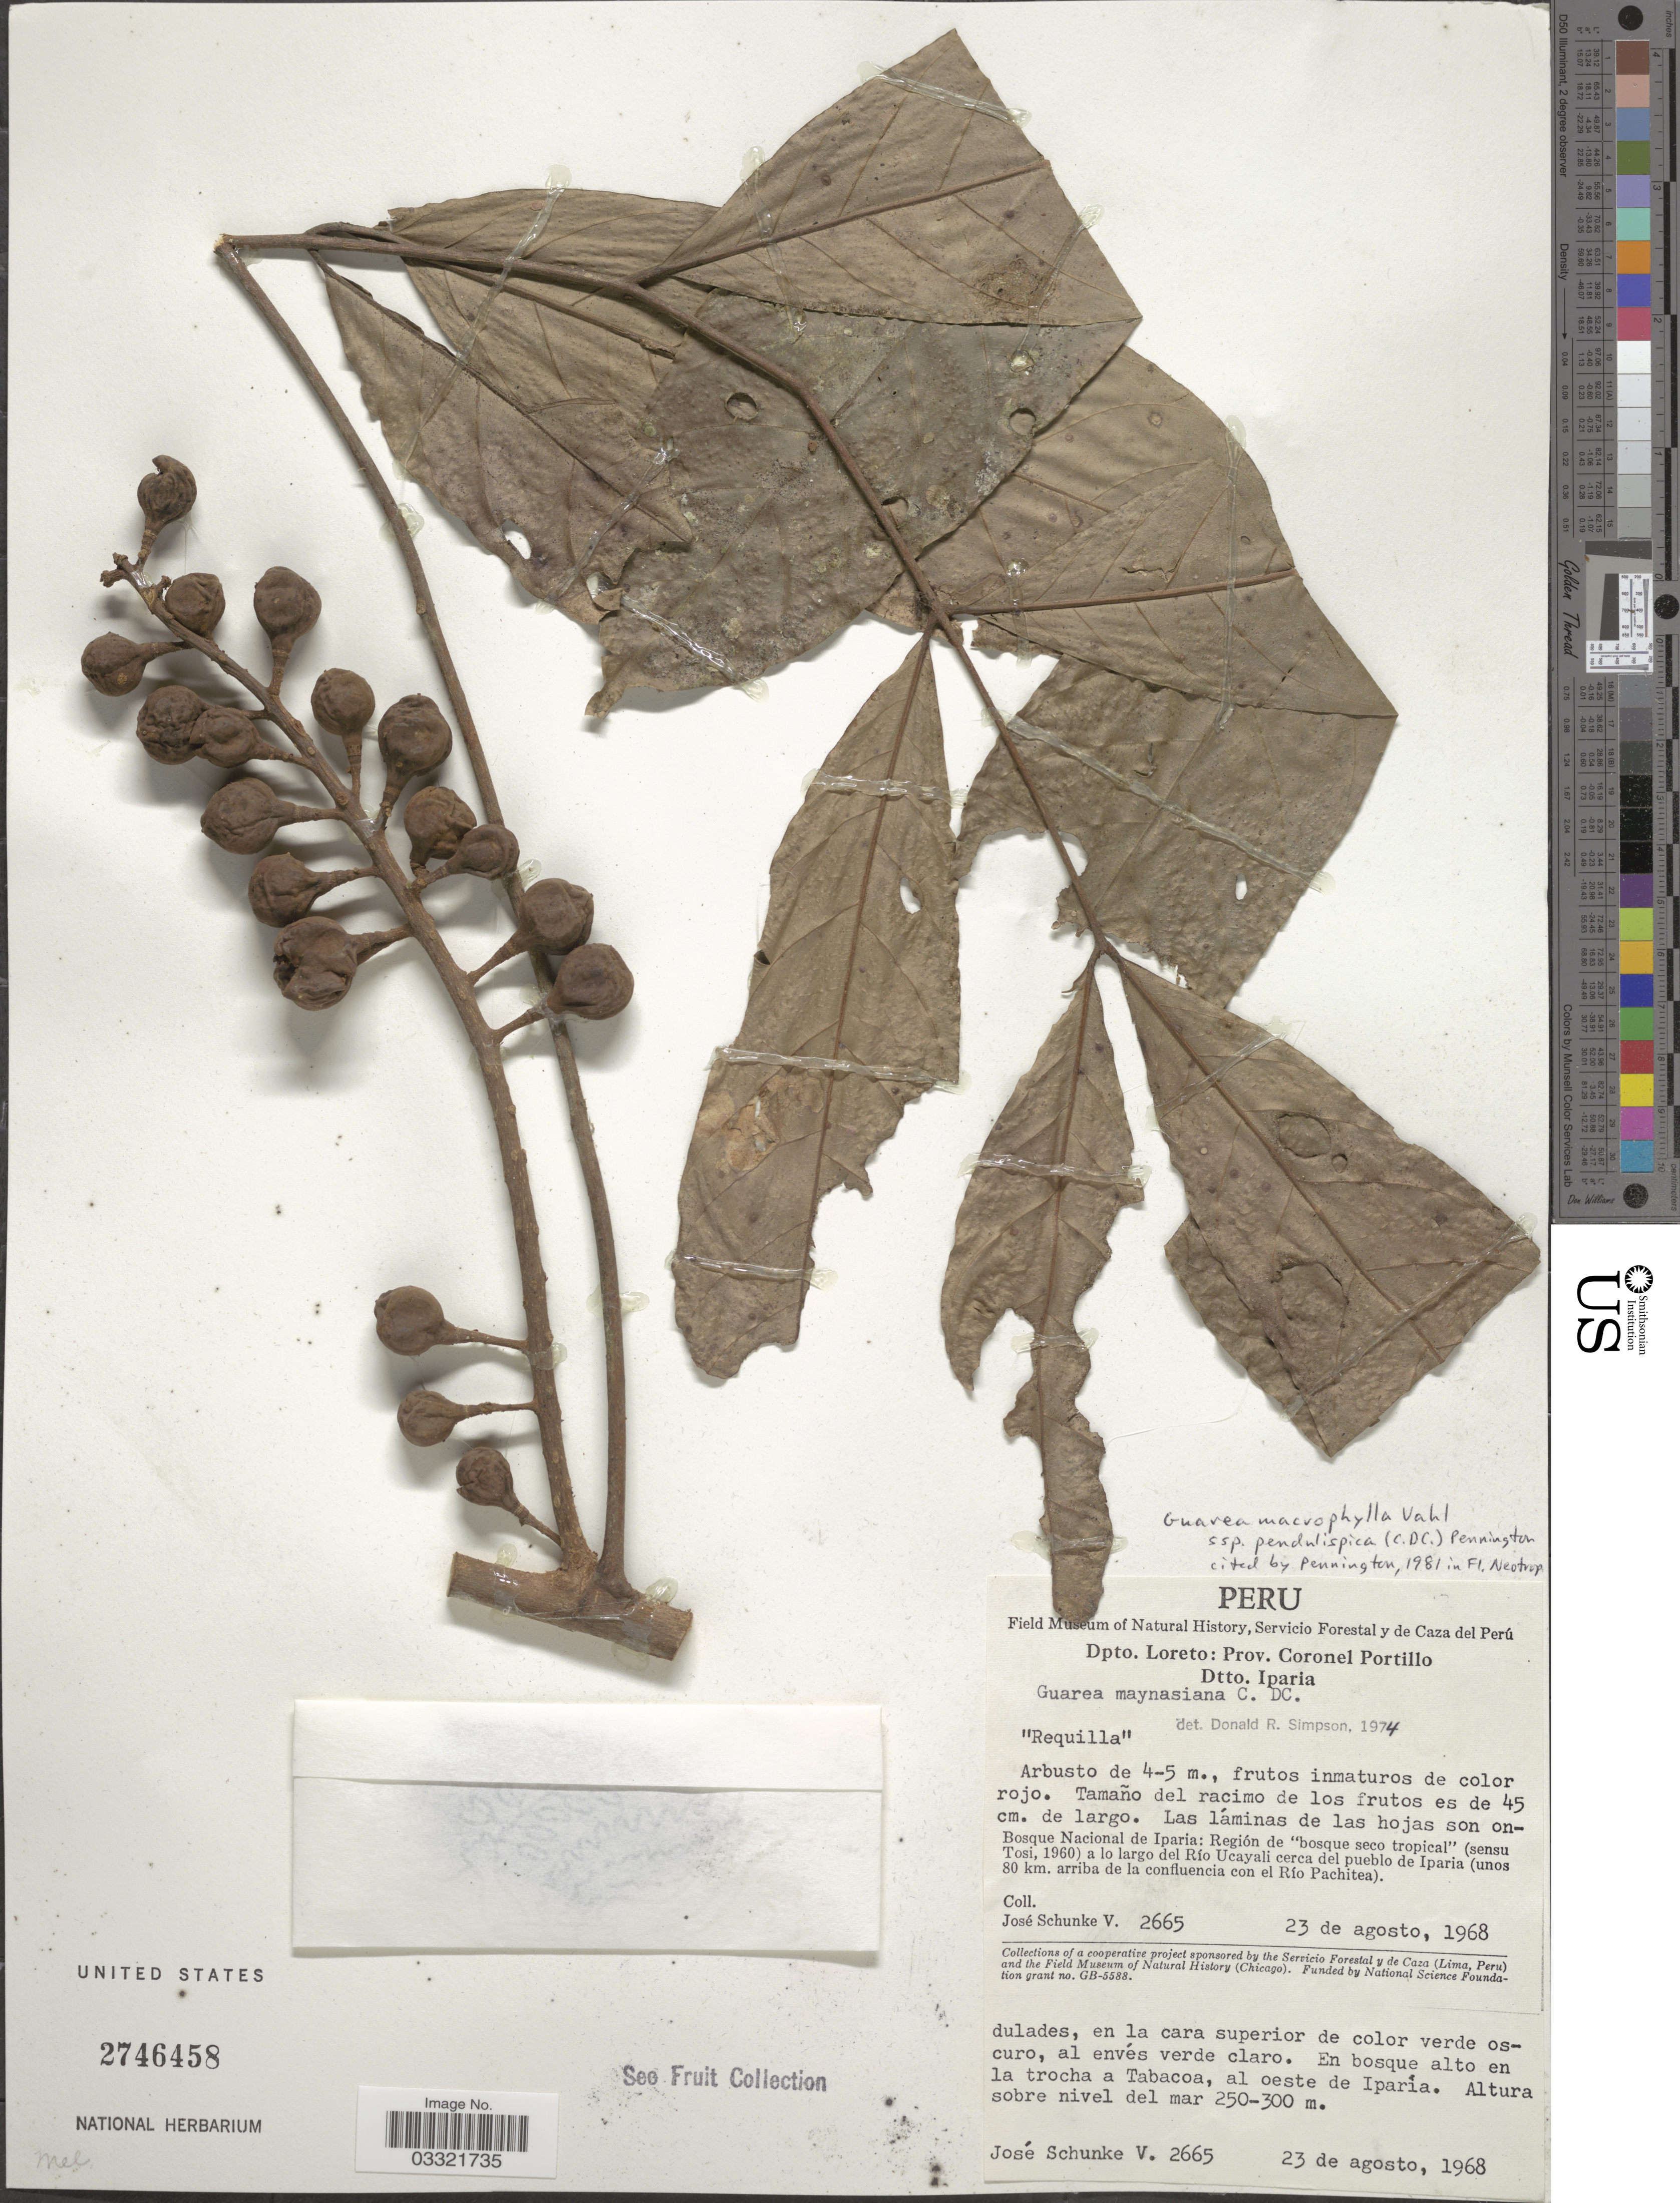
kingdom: Plantae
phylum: Tracheophyta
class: Magnoliopsida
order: Sapindales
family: Meliaceae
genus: Guarea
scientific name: Guarea macrophylla subsp. pendulispica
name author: (C. DC.) T.D. Penn.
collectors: J. Schunke Vigo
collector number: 2665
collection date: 1968-08-23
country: Peru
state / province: Loreto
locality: Dpto. Loreto: Prov. Coronel Portillo. Dtto. Iparia. Bosque Nacional de Iparia: Región de "bosque seco tropical" (sensu Tosi, 1960) a lo largo del Río Ucayali cerca del pueblo de Iparia (unos 80 km. arriba de la confluencia con el Río Pachitea). En bosque alto en la trocha a Tabacoa, al oeste de Iparía.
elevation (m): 250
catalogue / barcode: US 2746458